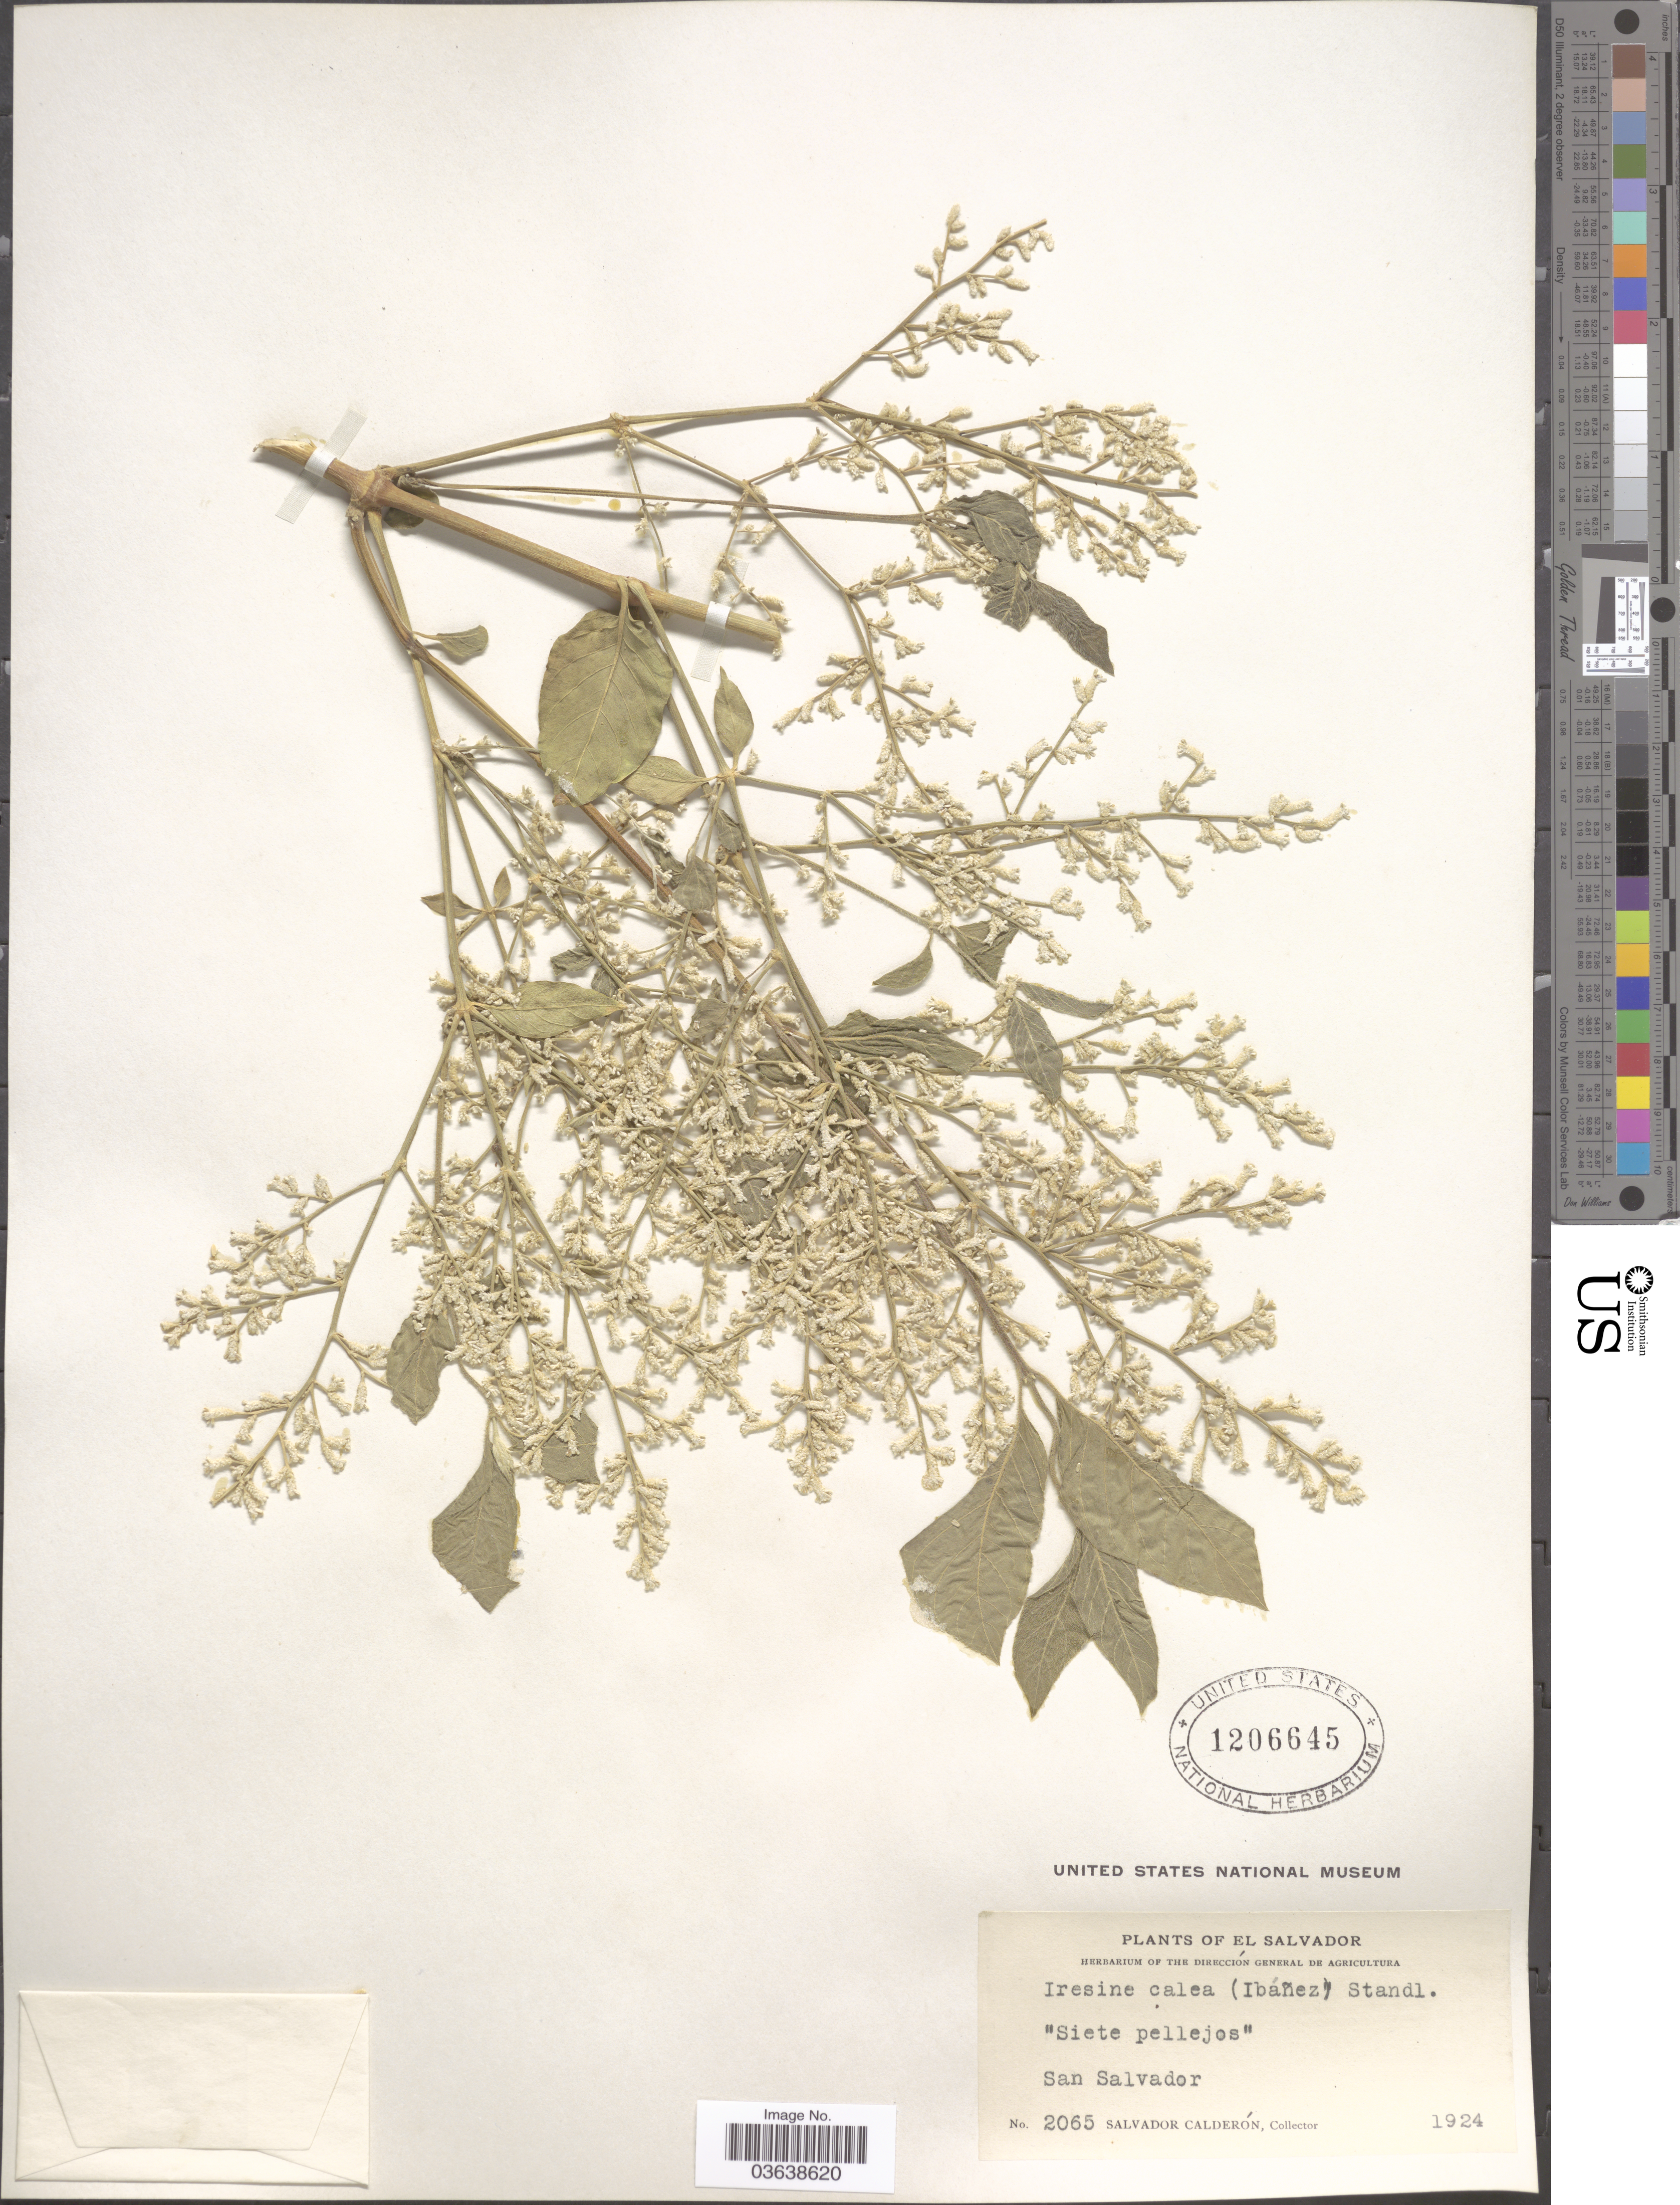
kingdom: Plantae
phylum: Tracheophyta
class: Magnoliopsida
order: Caryophyllales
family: Amaranthaceae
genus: Iresine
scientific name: Iresine calea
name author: (Ibáñez) Standl.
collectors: S. Calderón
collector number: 2065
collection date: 1924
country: El Salvador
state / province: San Salvador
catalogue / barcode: US 1206645